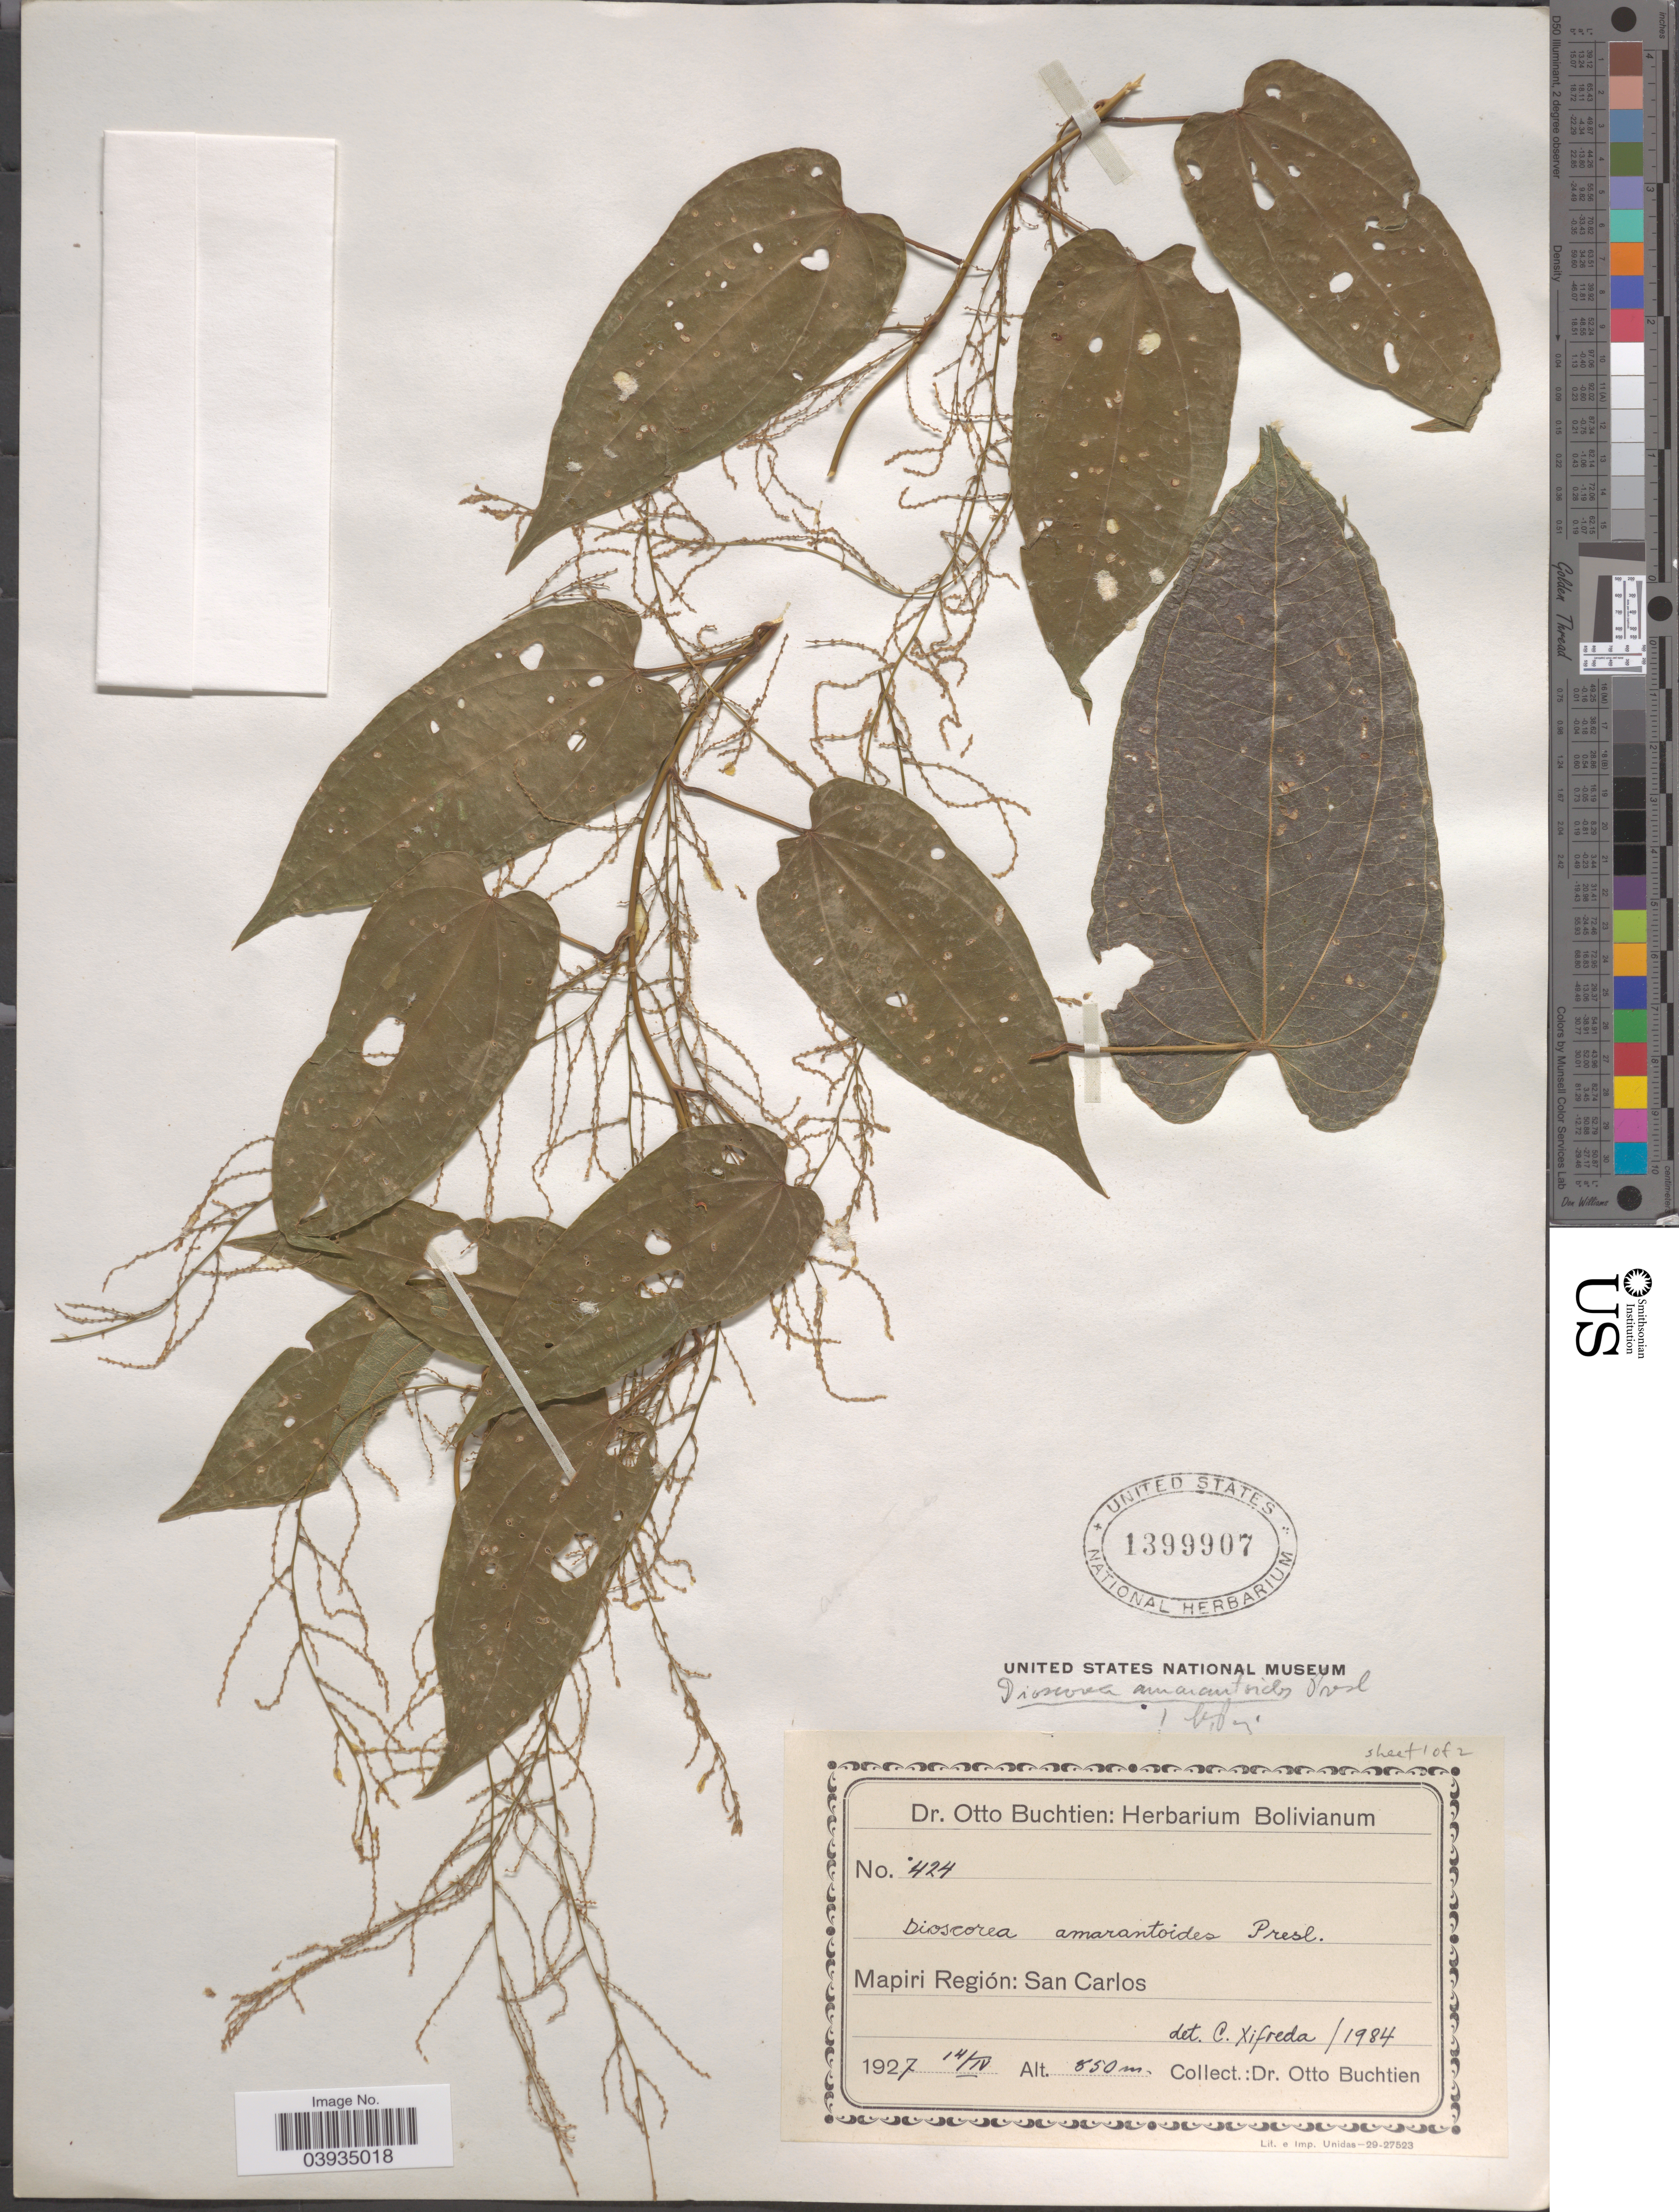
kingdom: Plantae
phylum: Tracheophyta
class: Liliopsida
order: Dioscoreales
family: Dioscoreaceae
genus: Dioscorea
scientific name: Dioscorea amaranthoides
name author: C. Presl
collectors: O. Buchtien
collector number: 424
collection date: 1927-04-14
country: Bolivia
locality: Mapiri Región: San Carlos.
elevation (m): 850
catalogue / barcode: US 1399907